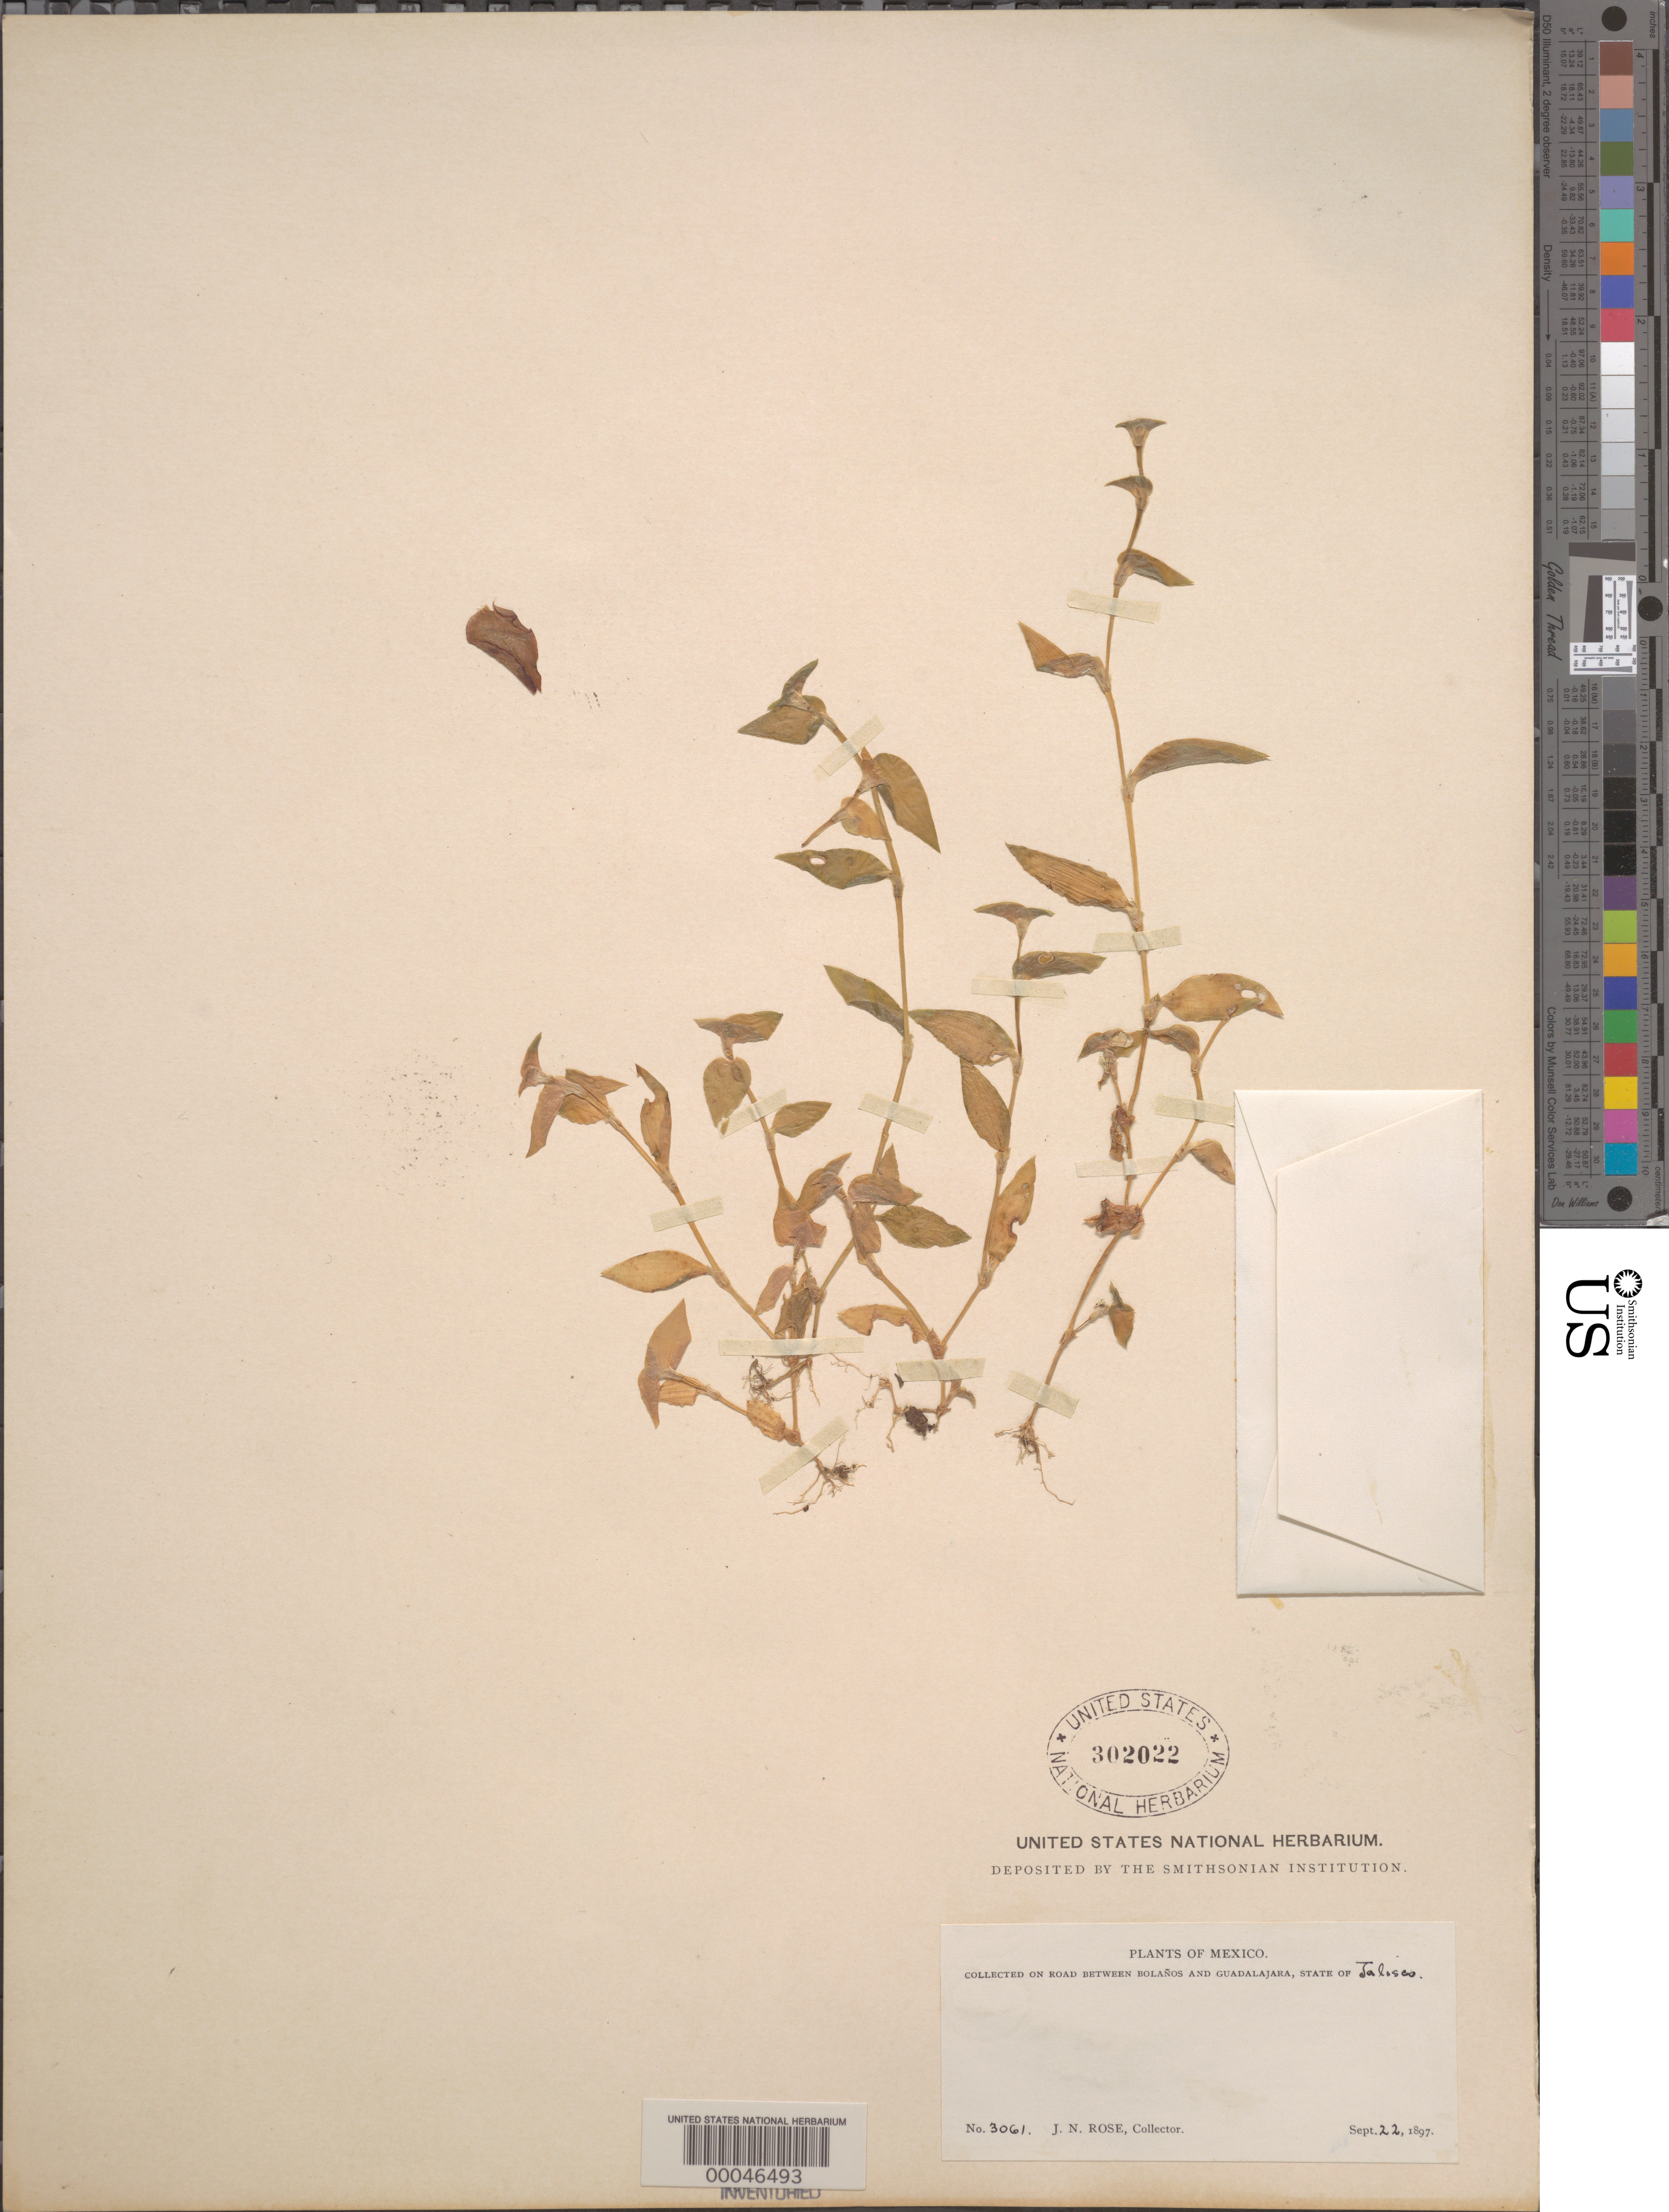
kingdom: Plantae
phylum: Tracheophyta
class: Liliopsida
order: Commelinales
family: Commelinaceae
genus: Callisia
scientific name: Callisia repens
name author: (Jacq.) L.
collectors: J. N. Rose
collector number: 3061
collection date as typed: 22 Sep 1897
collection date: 1897-09-22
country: Mexico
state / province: Jalisco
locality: Between Bolaños and Guadalajara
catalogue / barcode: US 302022